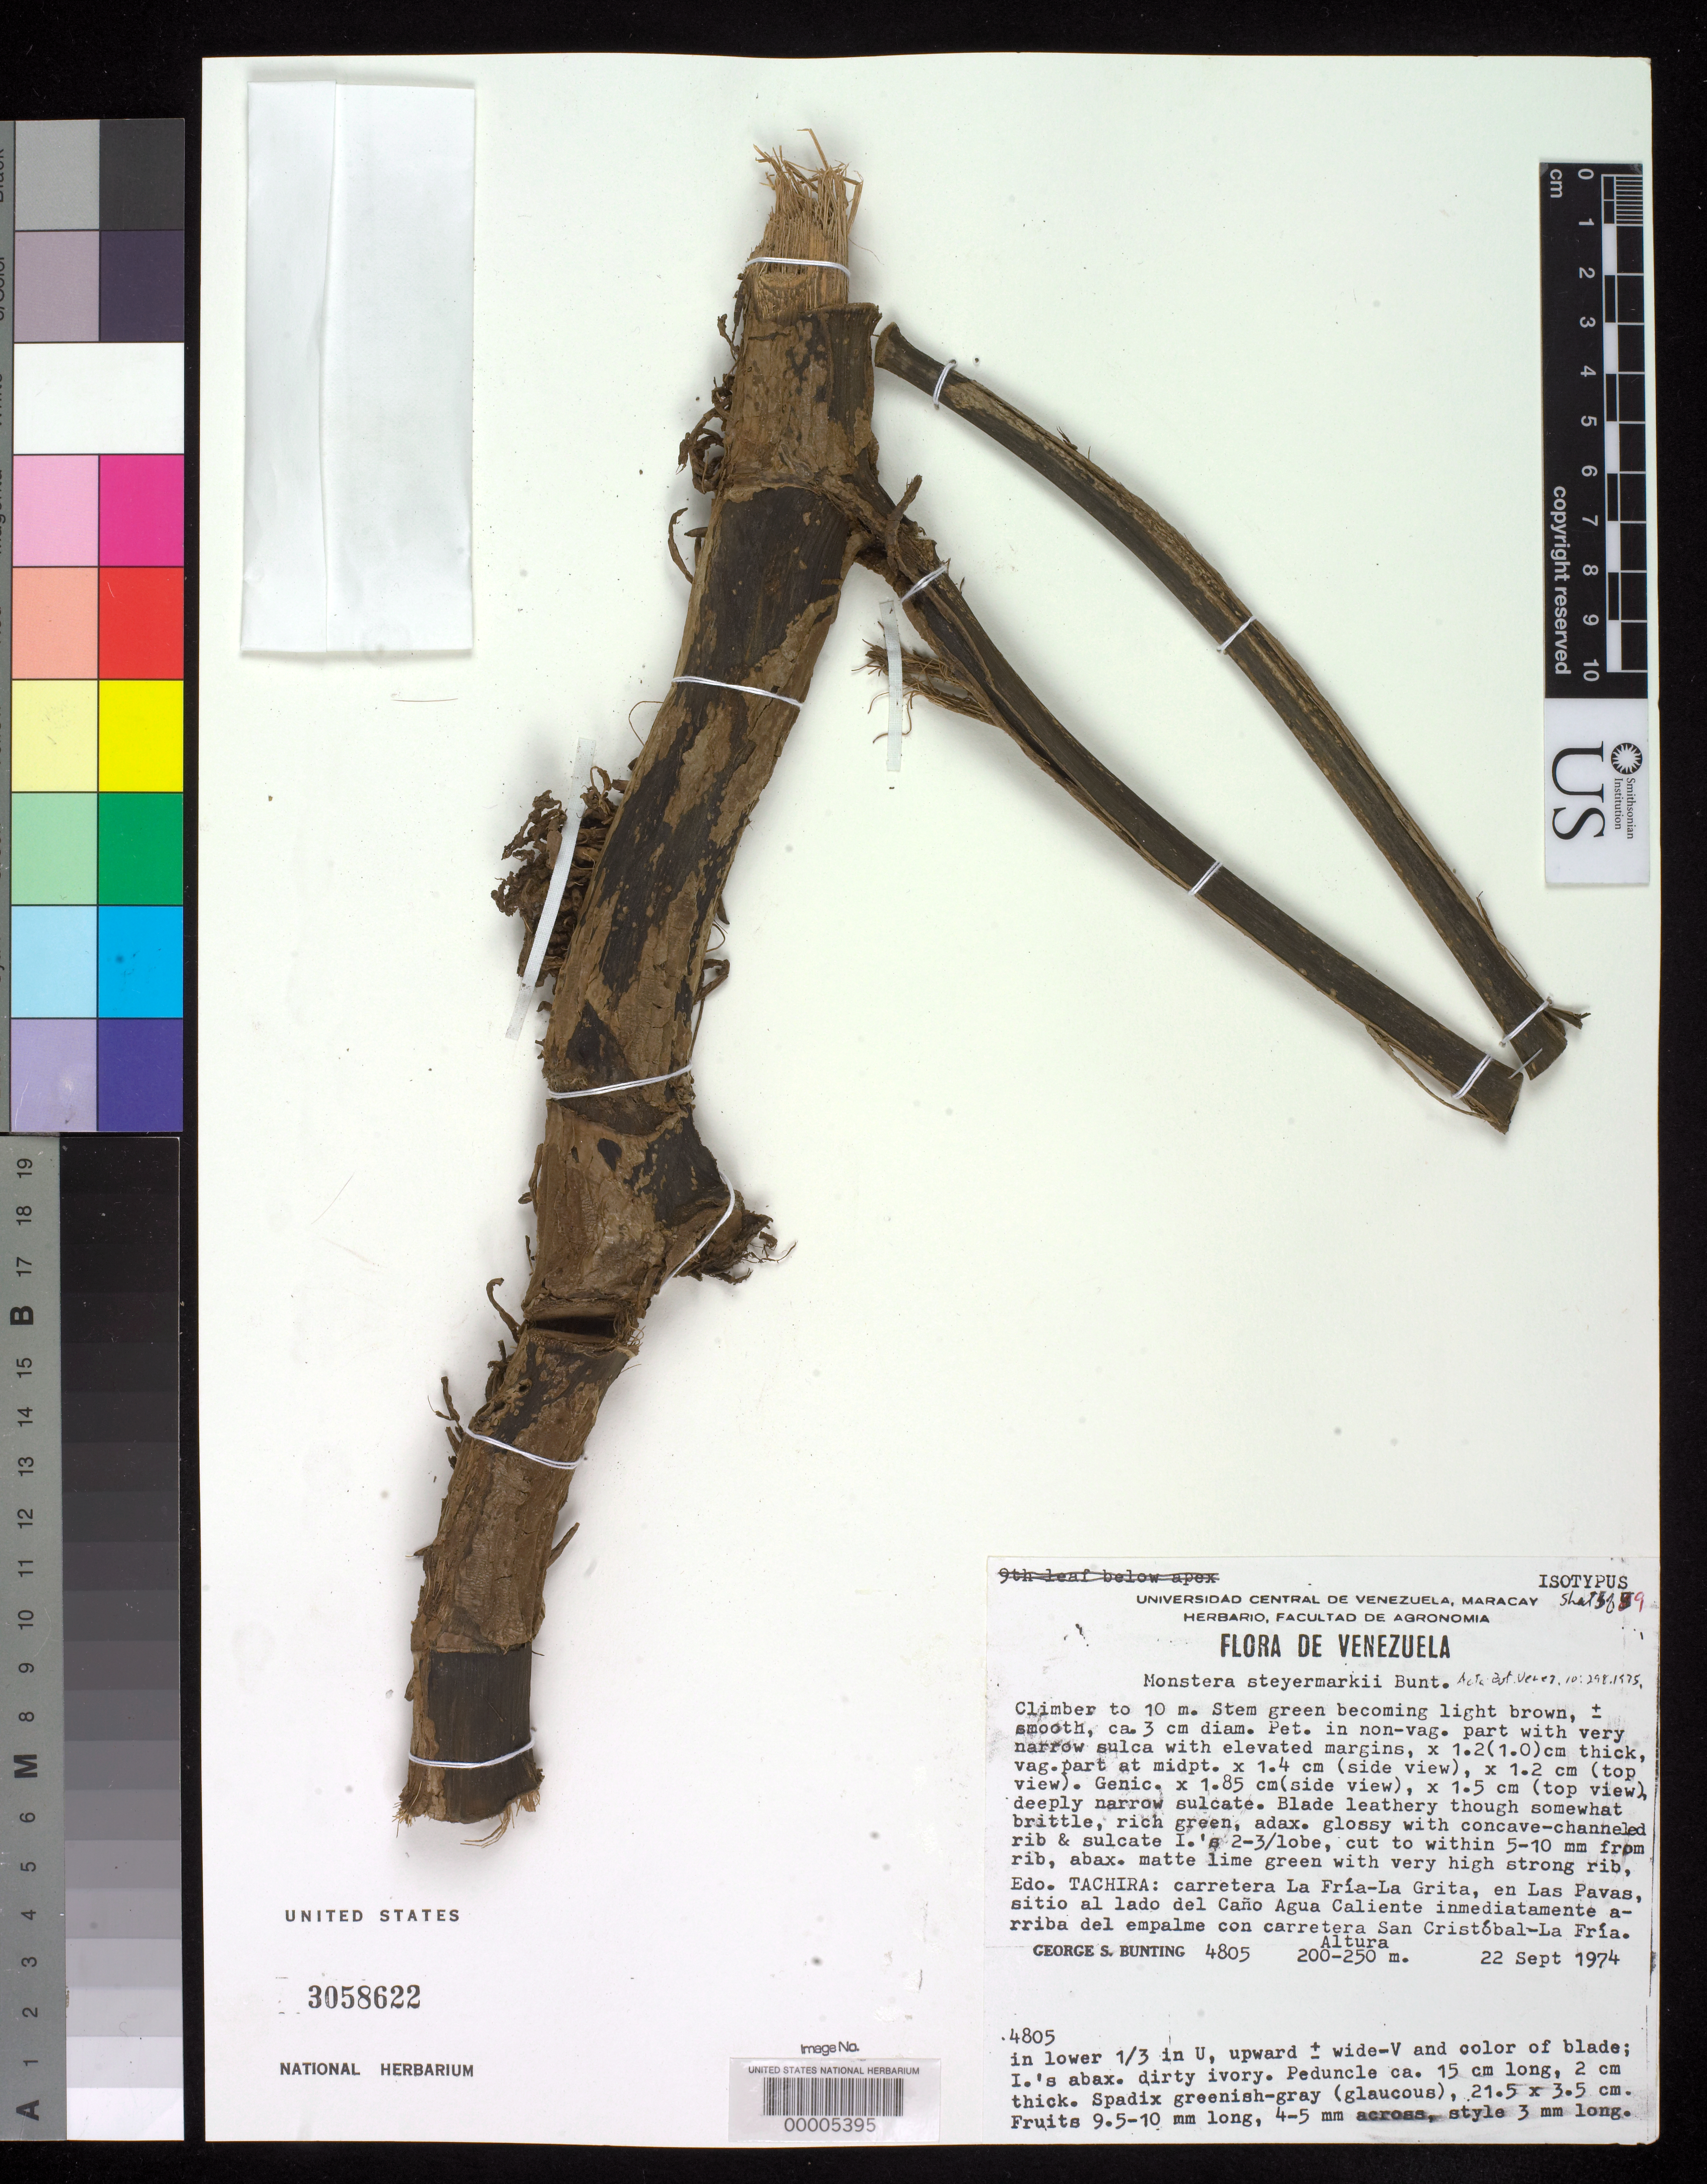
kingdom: Plantae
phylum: Tracheophyta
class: Liliopsida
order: Alismatales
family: Araceae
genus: Monstera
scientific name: Monstera steyermarkii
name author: G.S. Bunting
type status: Isotype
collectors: G. S. Bunting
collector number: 4805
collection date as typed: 22 Sep 1974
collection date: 1974-09-22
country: Venezuela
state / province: Tachira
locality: La Fria-La Grita road, at Las Pavas, along Canoagua Caliente, above San Cristobal-La Fria junct.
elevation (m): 200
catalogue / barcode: US 3058622